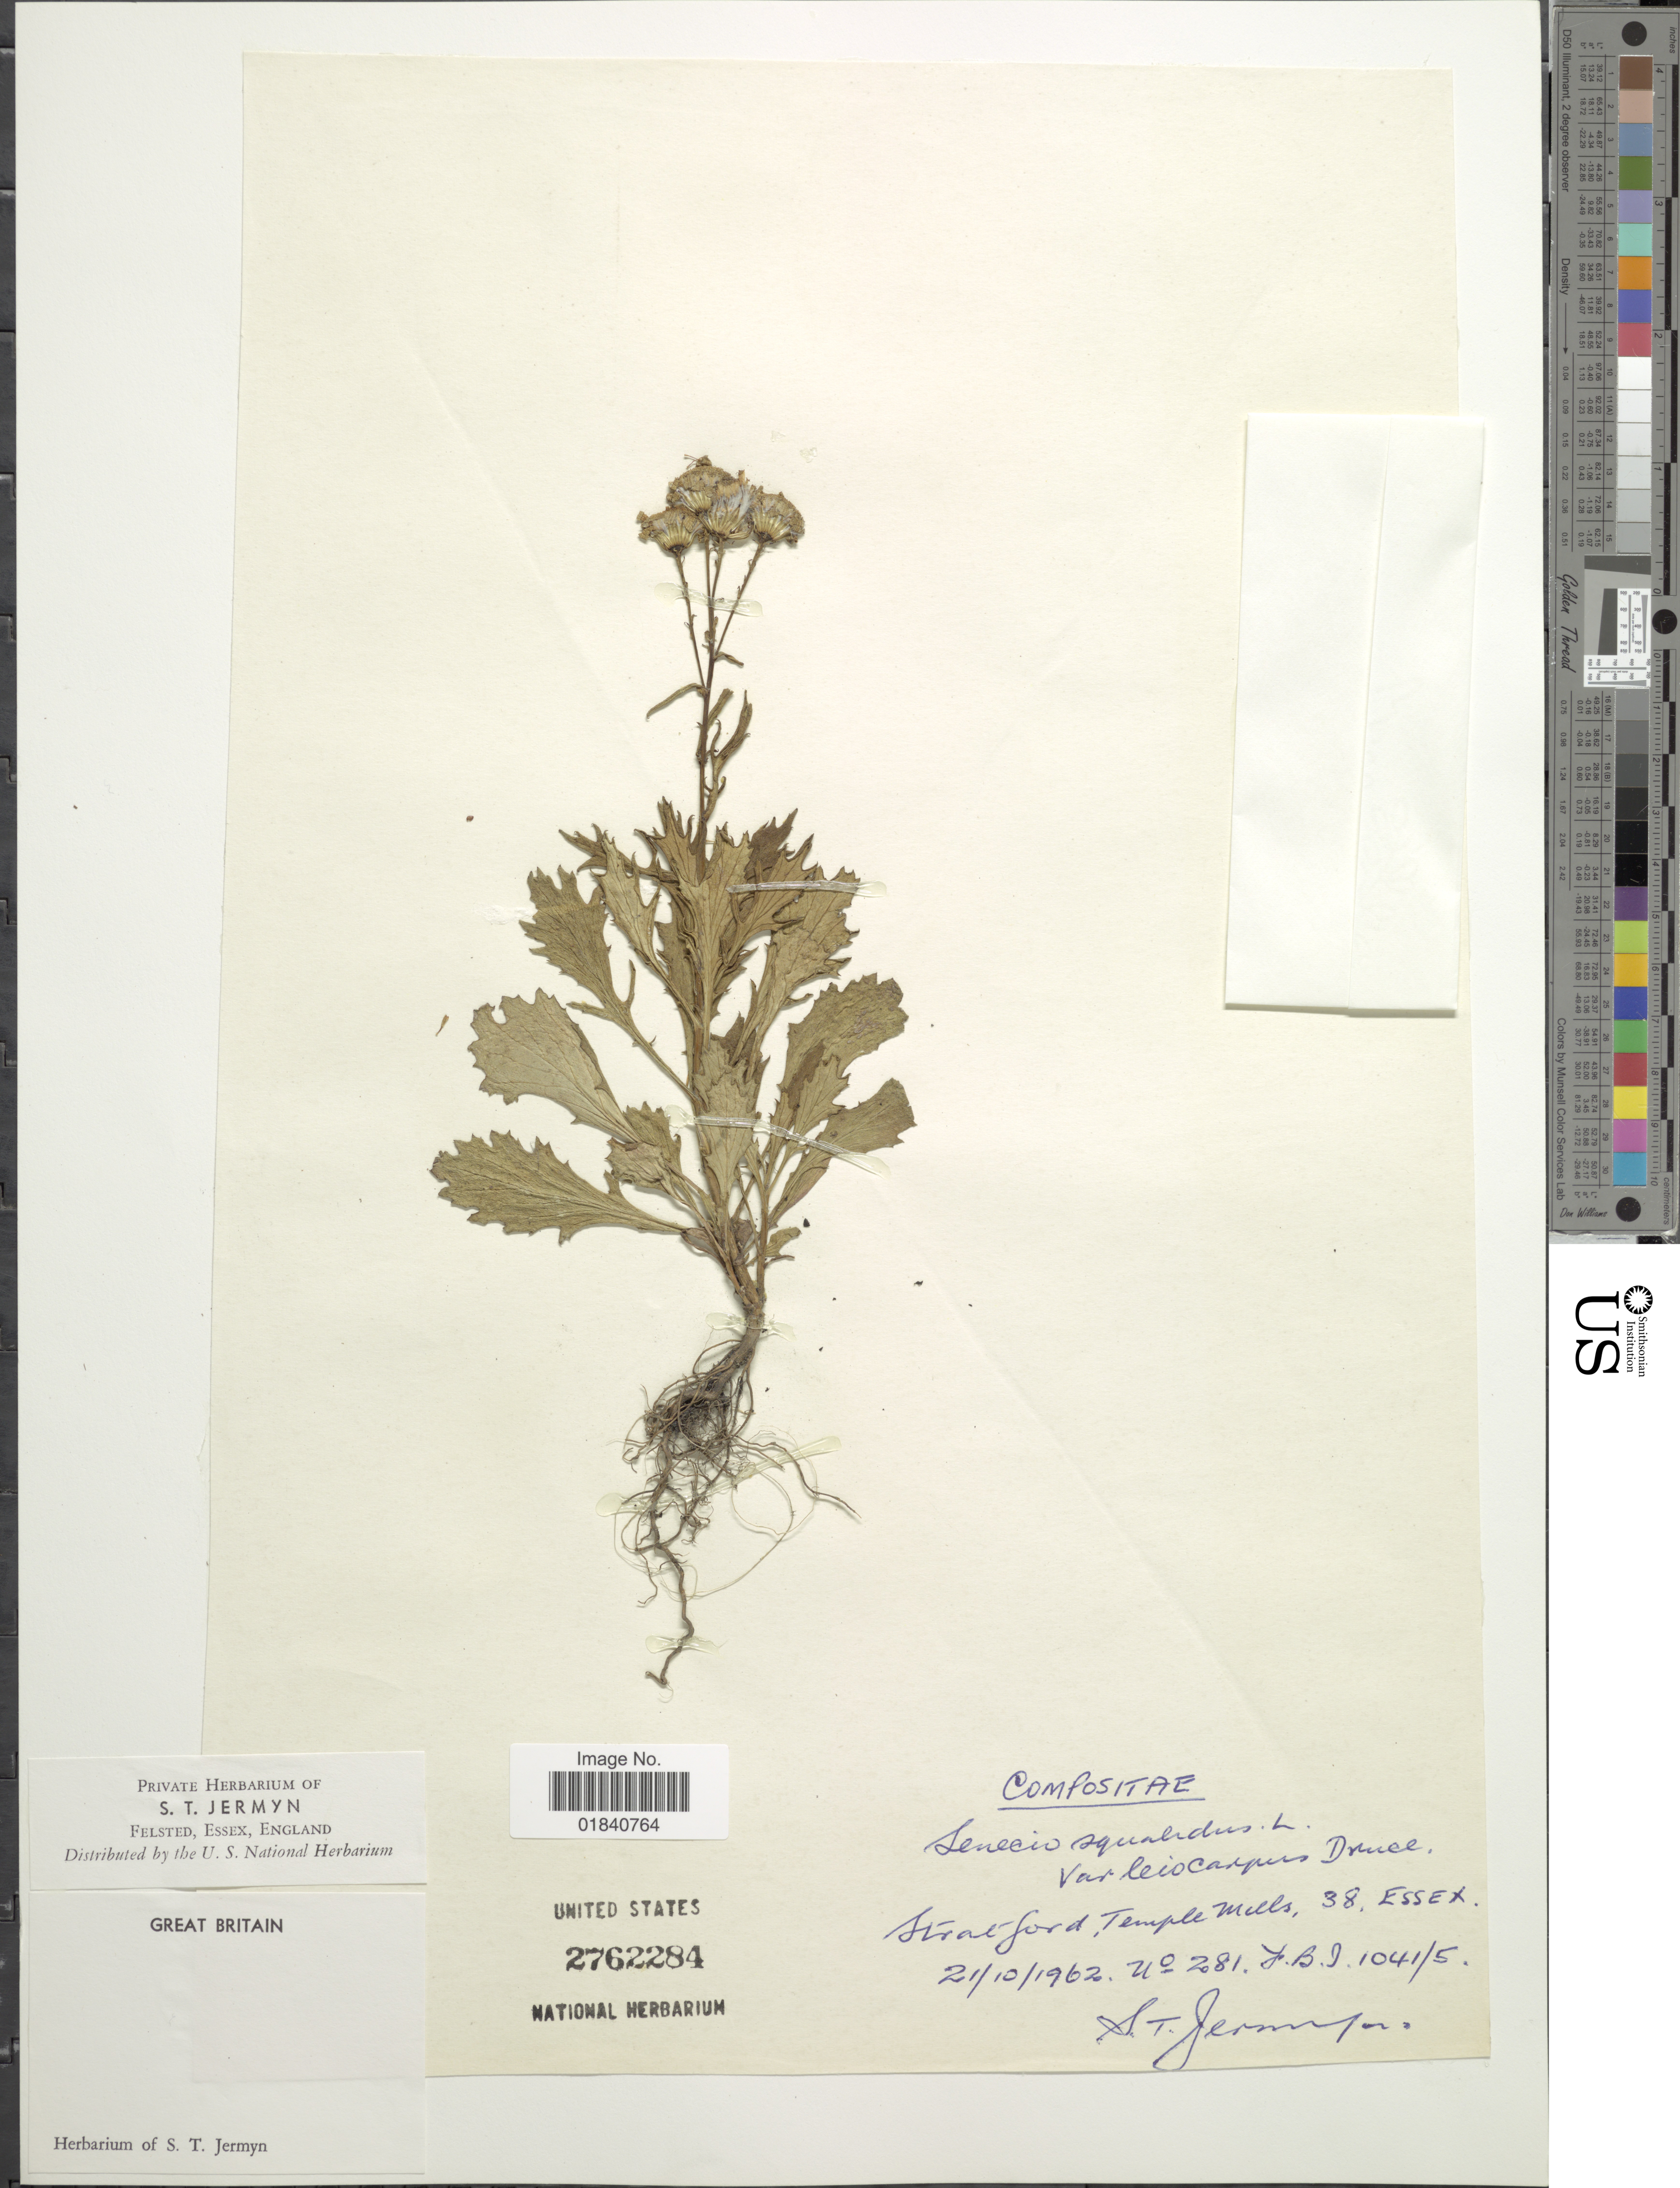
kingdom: Plantae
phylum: Tracheophyta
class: Magnoliopsida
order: Asterales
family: Asteraceae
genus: Senecio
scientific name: Senecio squalidus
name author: L.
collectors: S. Jermyn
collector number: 281?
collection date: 1962-10-21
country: United Kingdom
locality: Stratford, Temple Milss, 38, Essex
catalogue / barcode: US 2762284